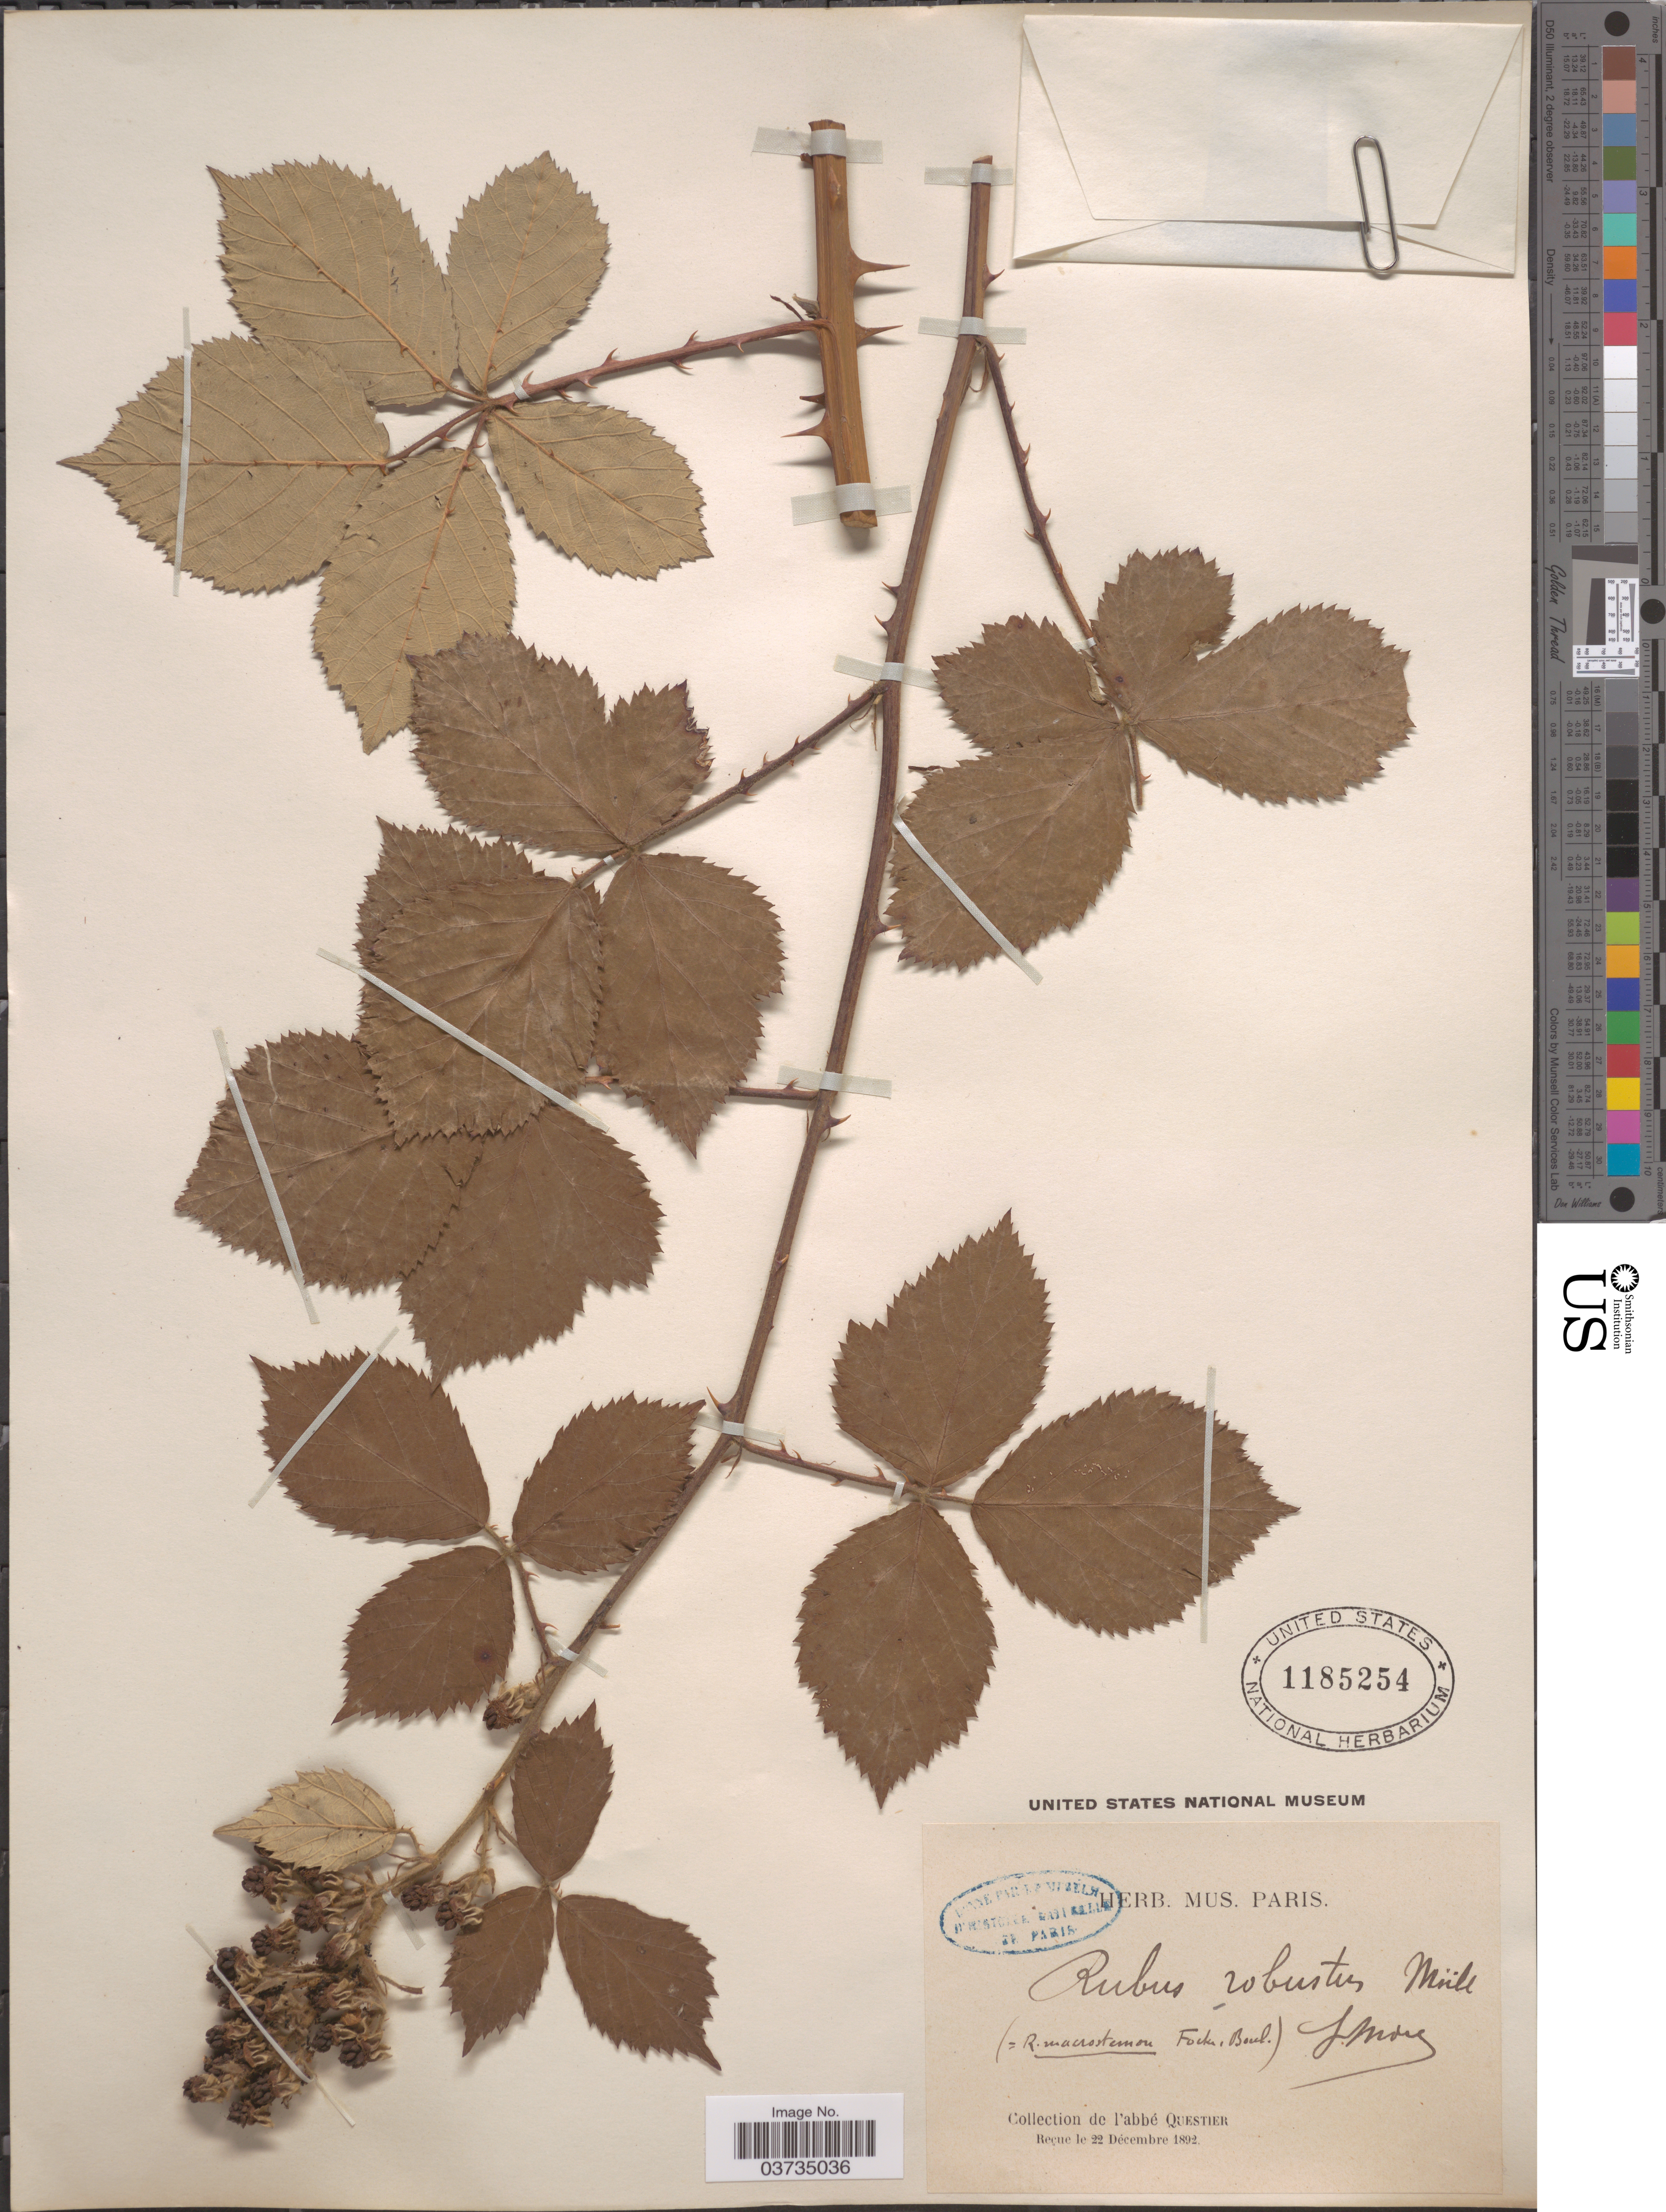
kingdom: Plantae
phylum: Tracheophyta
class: Magnoliopsida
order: Rosales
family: Rosaceae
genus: Rubus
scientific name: Rubus robustus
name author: C. Presl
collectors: A. Questier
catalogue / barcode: US 1185254